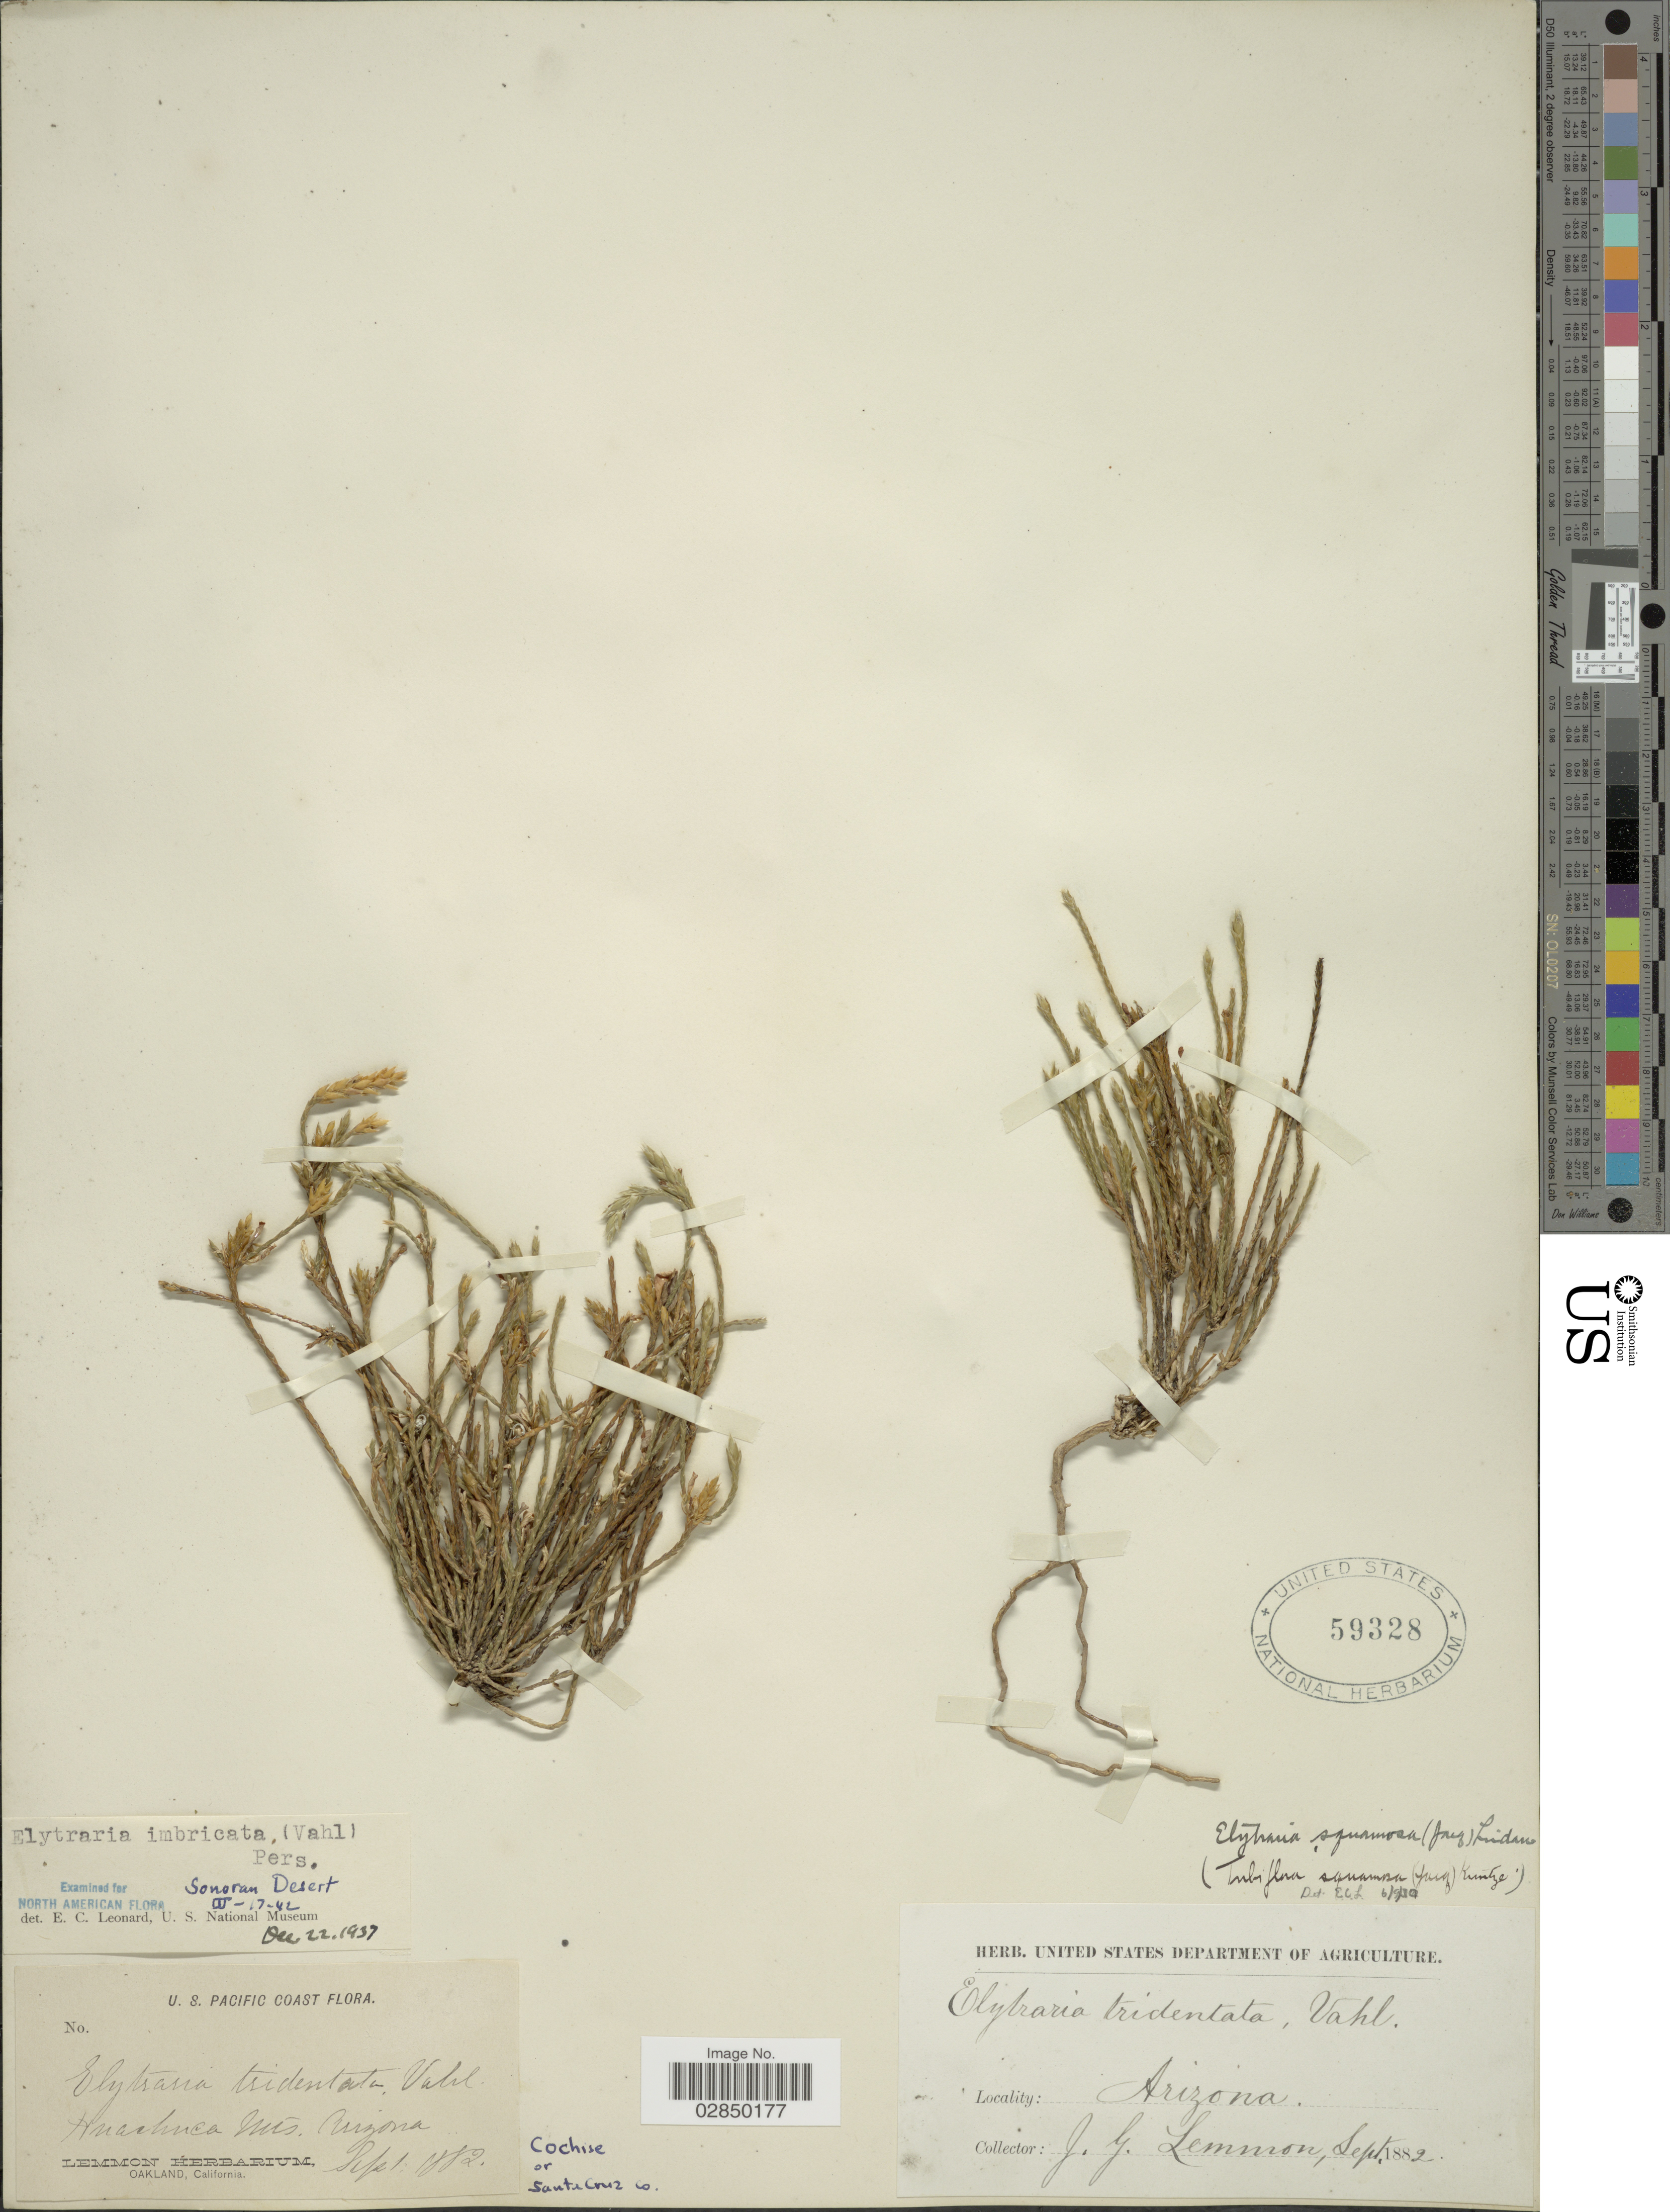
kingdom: Plantae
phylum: Tracheophyta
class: Magnoliopsida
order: Lamiales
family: Acanthaceae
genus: Elytraria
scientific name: Elytraria imbricata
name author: (Vahl) Pers.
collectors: J. Lemmon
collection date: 1882-09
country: United States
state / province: Arizona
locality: U.S. Pacific Coast. Huachuca Mts. Cochise of Santa Cruz Co.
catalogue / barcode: US 59328